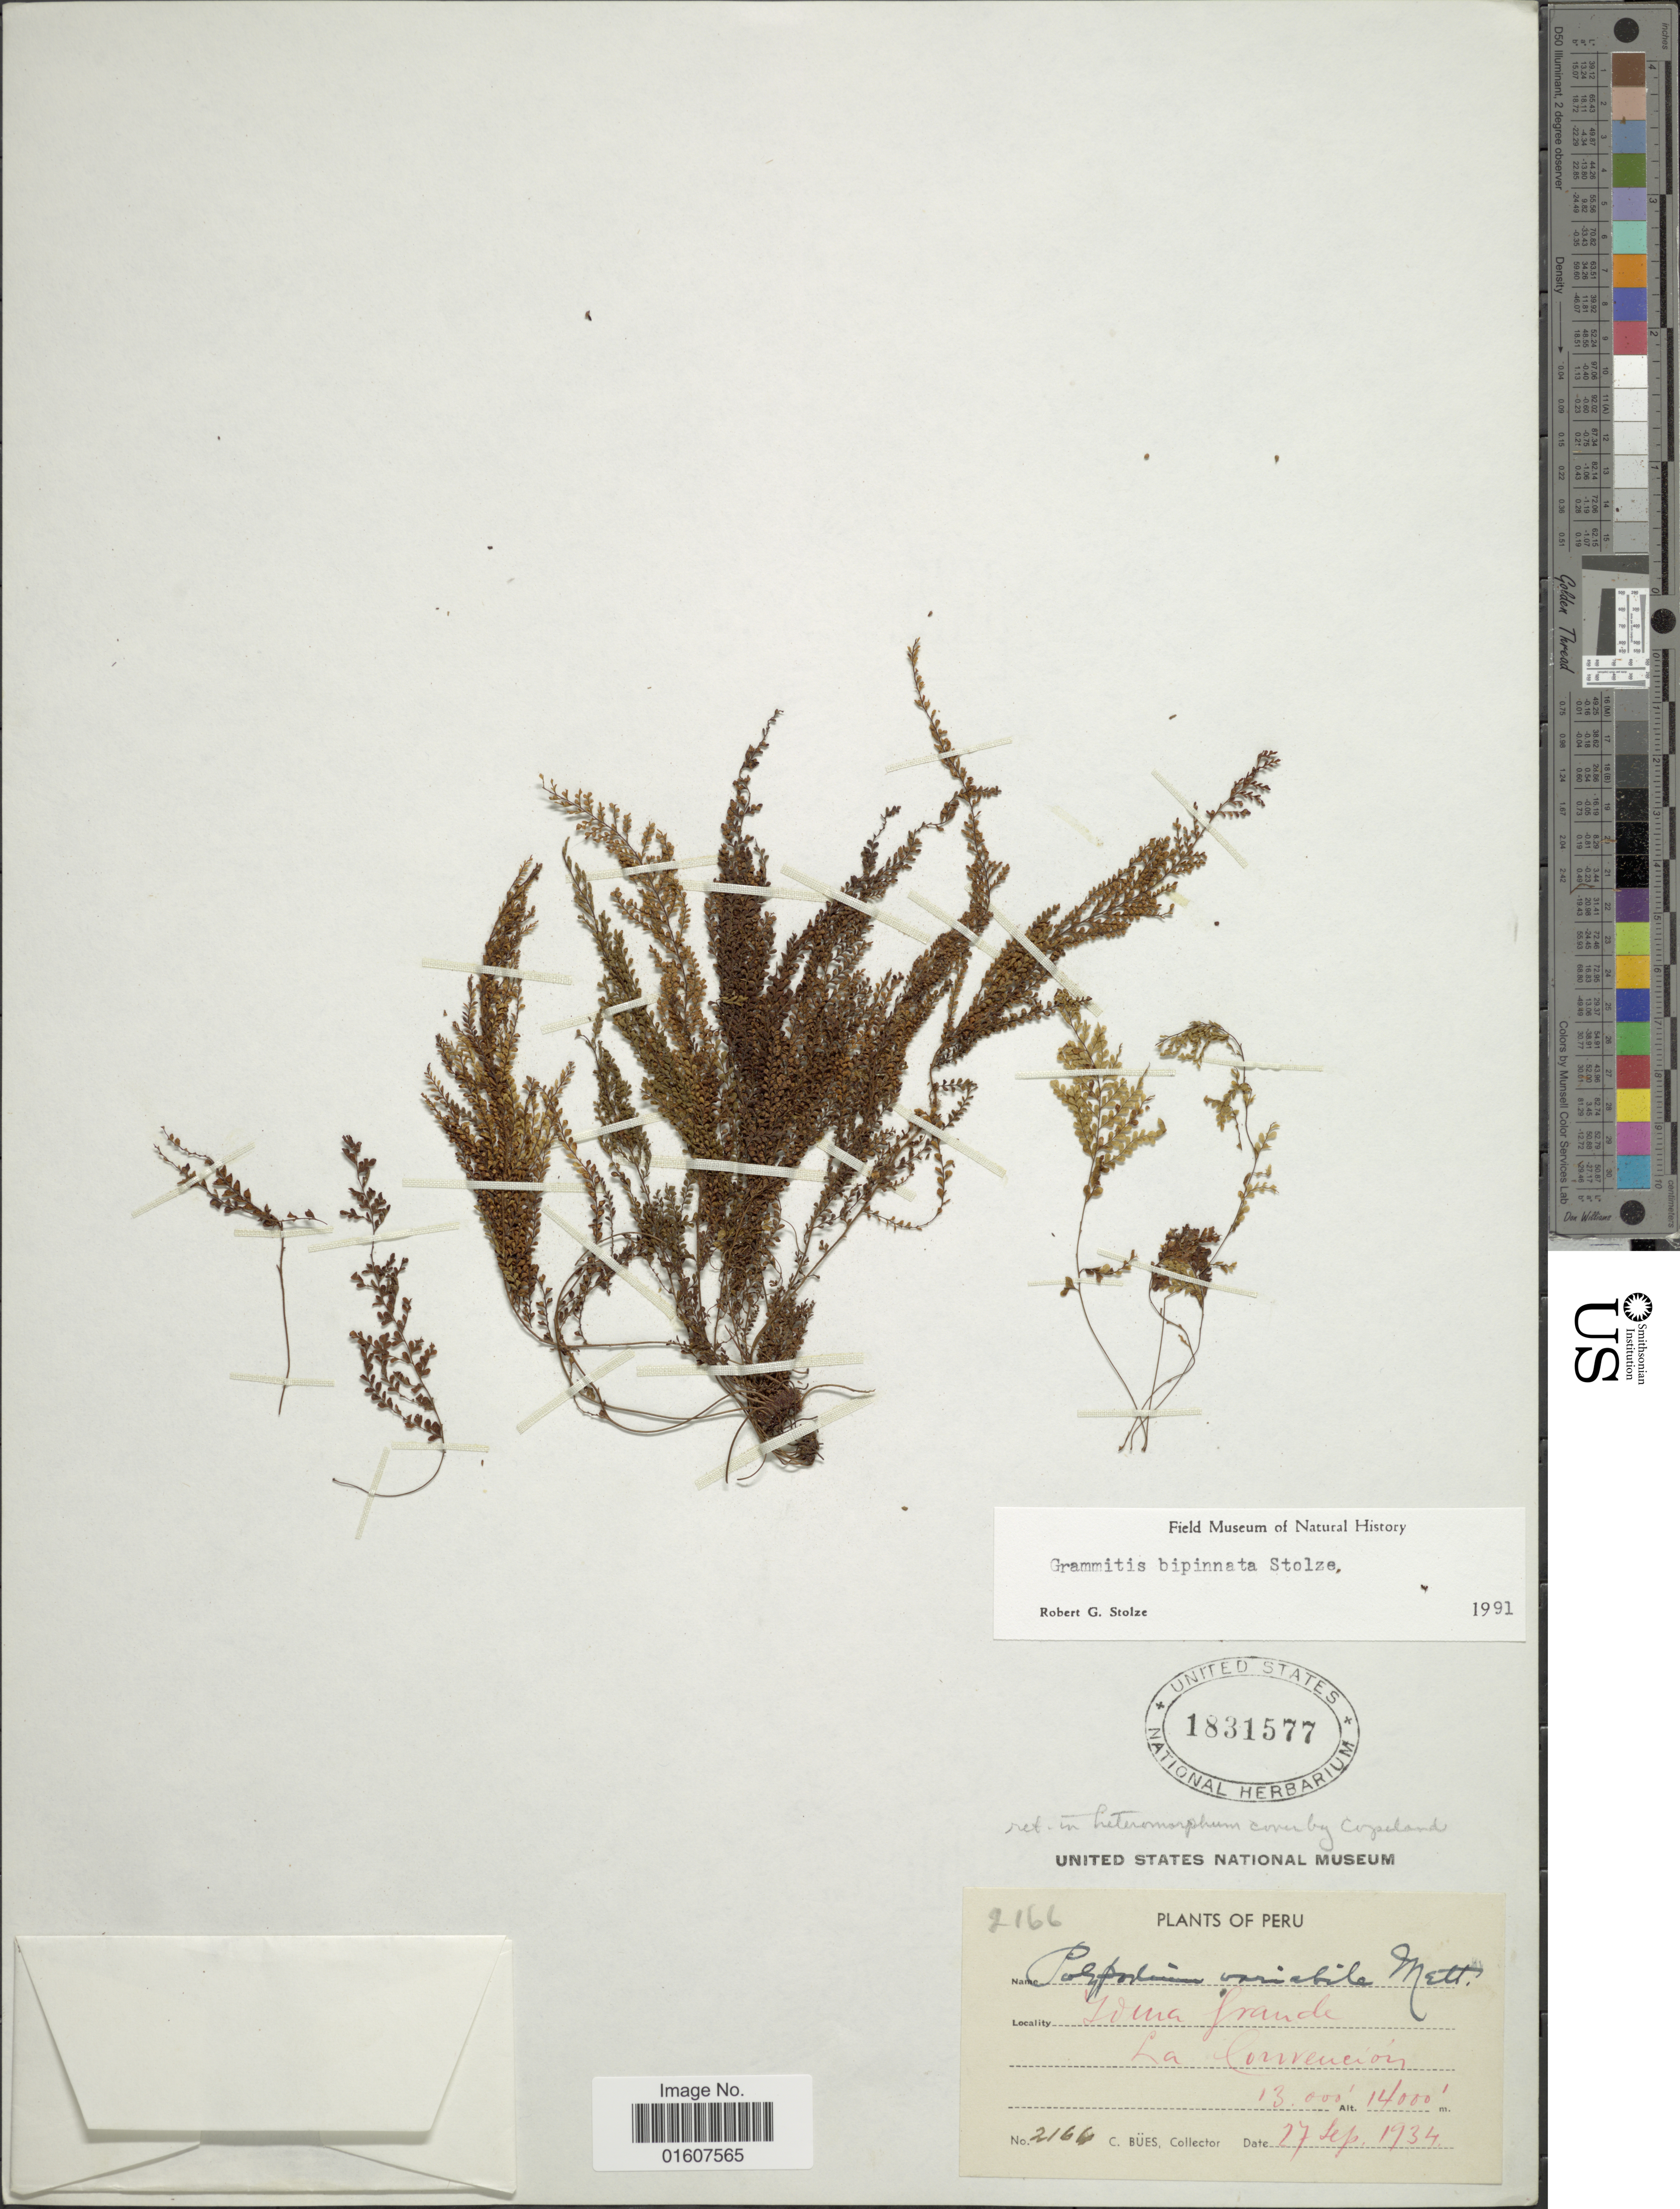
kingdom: Plantae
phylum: Tracheophyta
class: Polypodiopsida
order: Polypodiales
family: Polypodiaceae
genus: Terpsichore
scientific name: Terpsichore bipinnata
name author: (Stolze) A.R. Sm.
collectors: C. Bues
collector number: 2166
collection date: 1934-09-27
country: Peru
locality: Loma Grande, La Convencion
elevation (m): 3962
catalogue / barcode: US 1831577